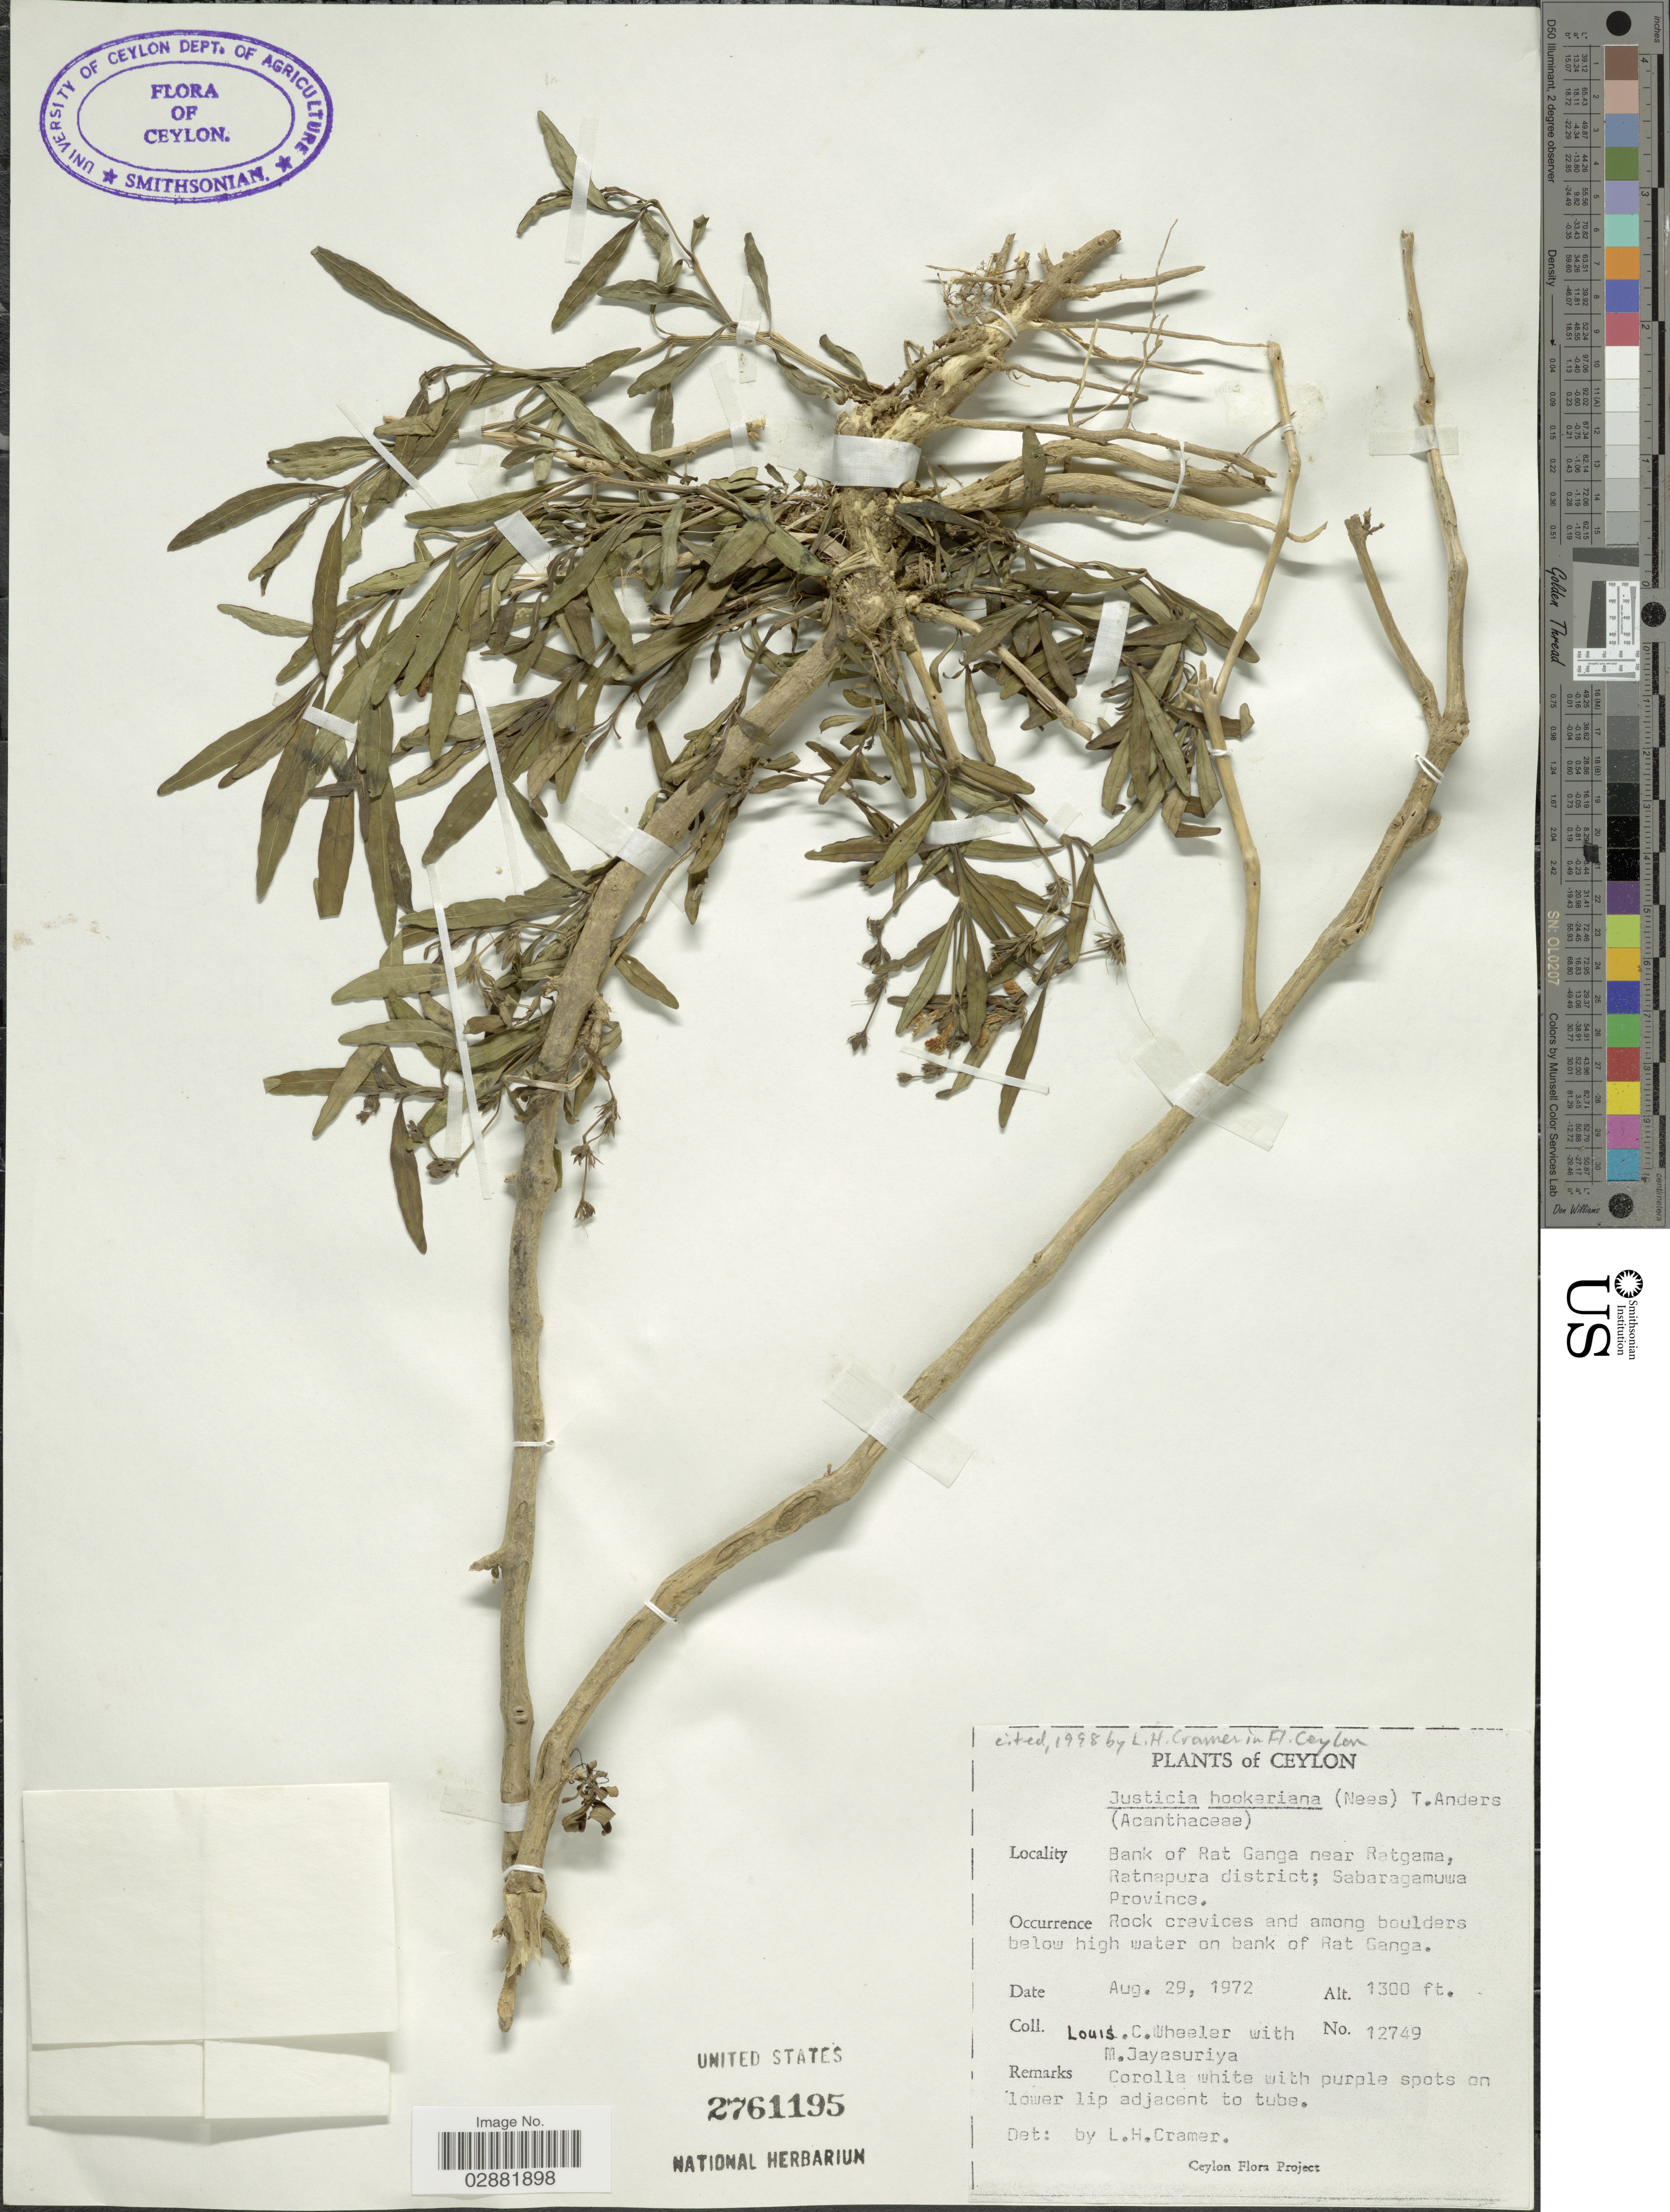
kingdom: Plantae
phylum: Tracheophyta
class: Magnoliopsida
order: Lamiales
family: Acanthaceae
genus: Justicia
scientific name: Justicia hookeriana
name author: T. Anderson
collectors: L. C. Wheeler & M. Jayasuriya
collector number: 12749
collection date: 1972-08-29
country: Sri Lanka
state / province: Sabaragamuwa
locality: Ceylon, Bank of Rat Ganga near Ratgama, Ratnapura district.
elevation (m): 396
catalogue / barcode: US 2761195